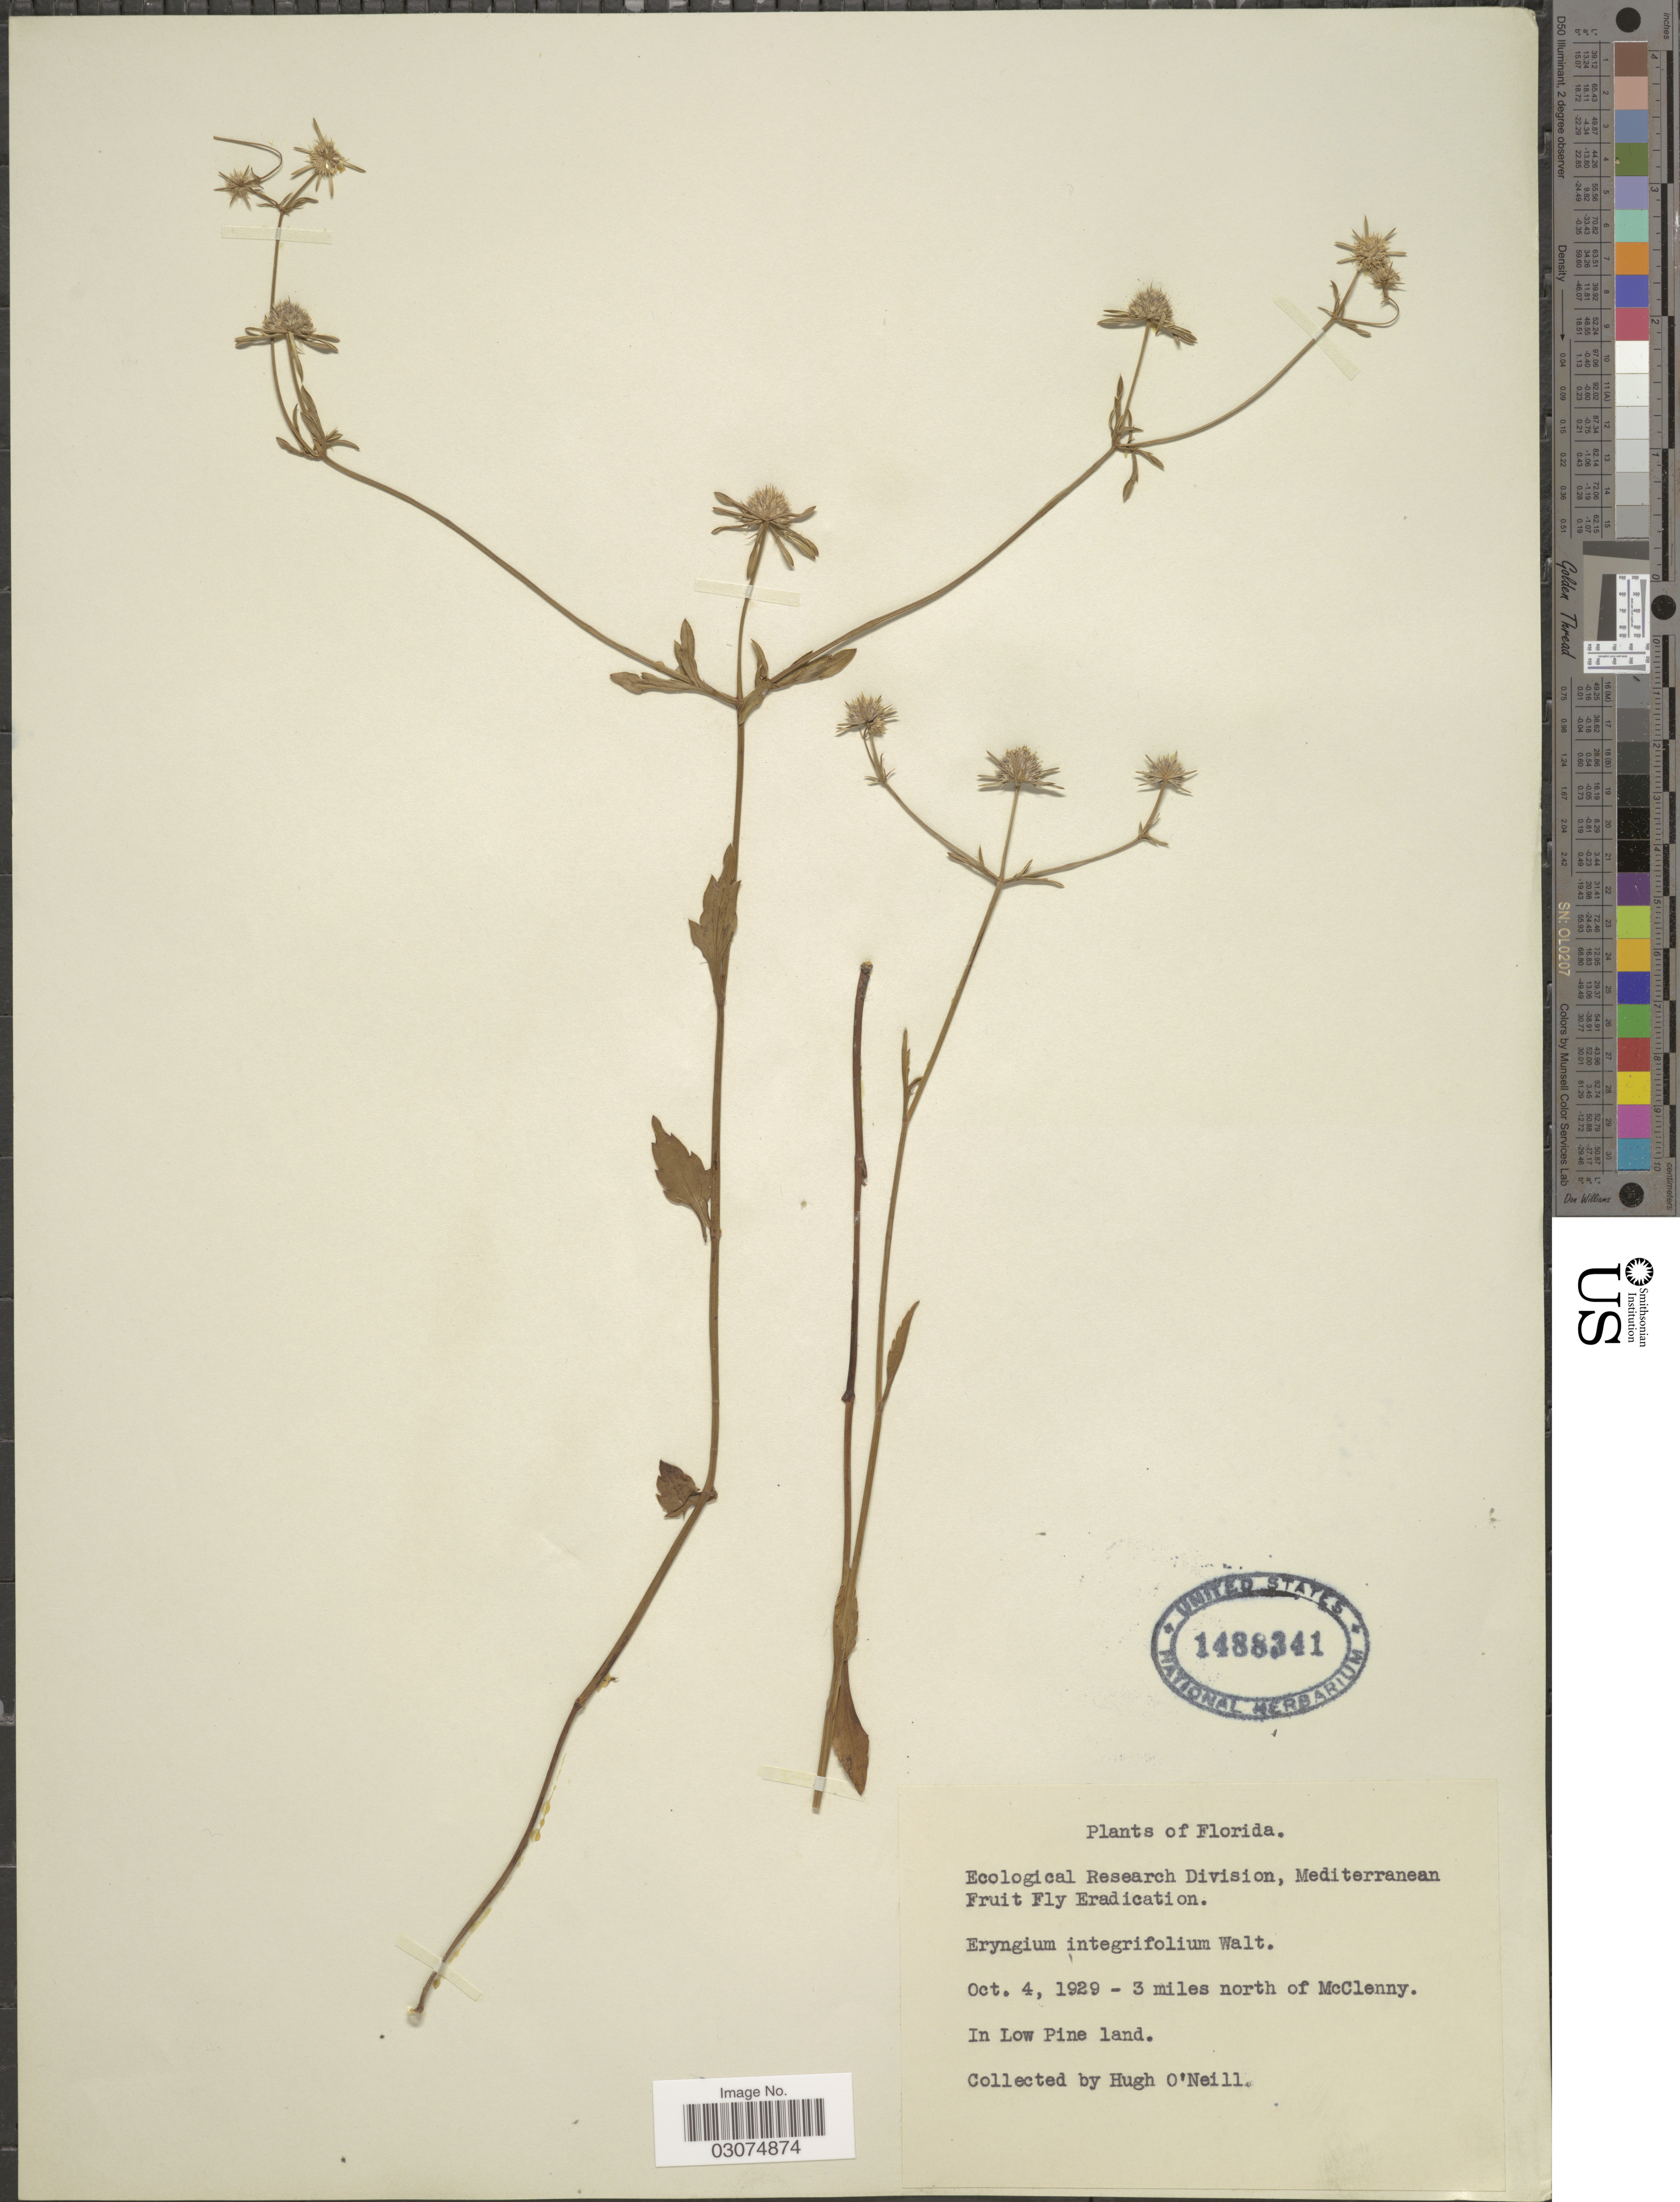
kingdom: Plantae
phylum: Tracheophyta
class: Magnoliopsida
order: Apiales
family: Apiaceae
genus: Eryngium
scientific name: Eryngium integrifolium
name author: Walter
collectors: H. O'Neill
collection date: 1929-10-04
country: United States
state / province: Florida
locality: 3 miles north of McClenny.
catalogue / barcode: US 1488341